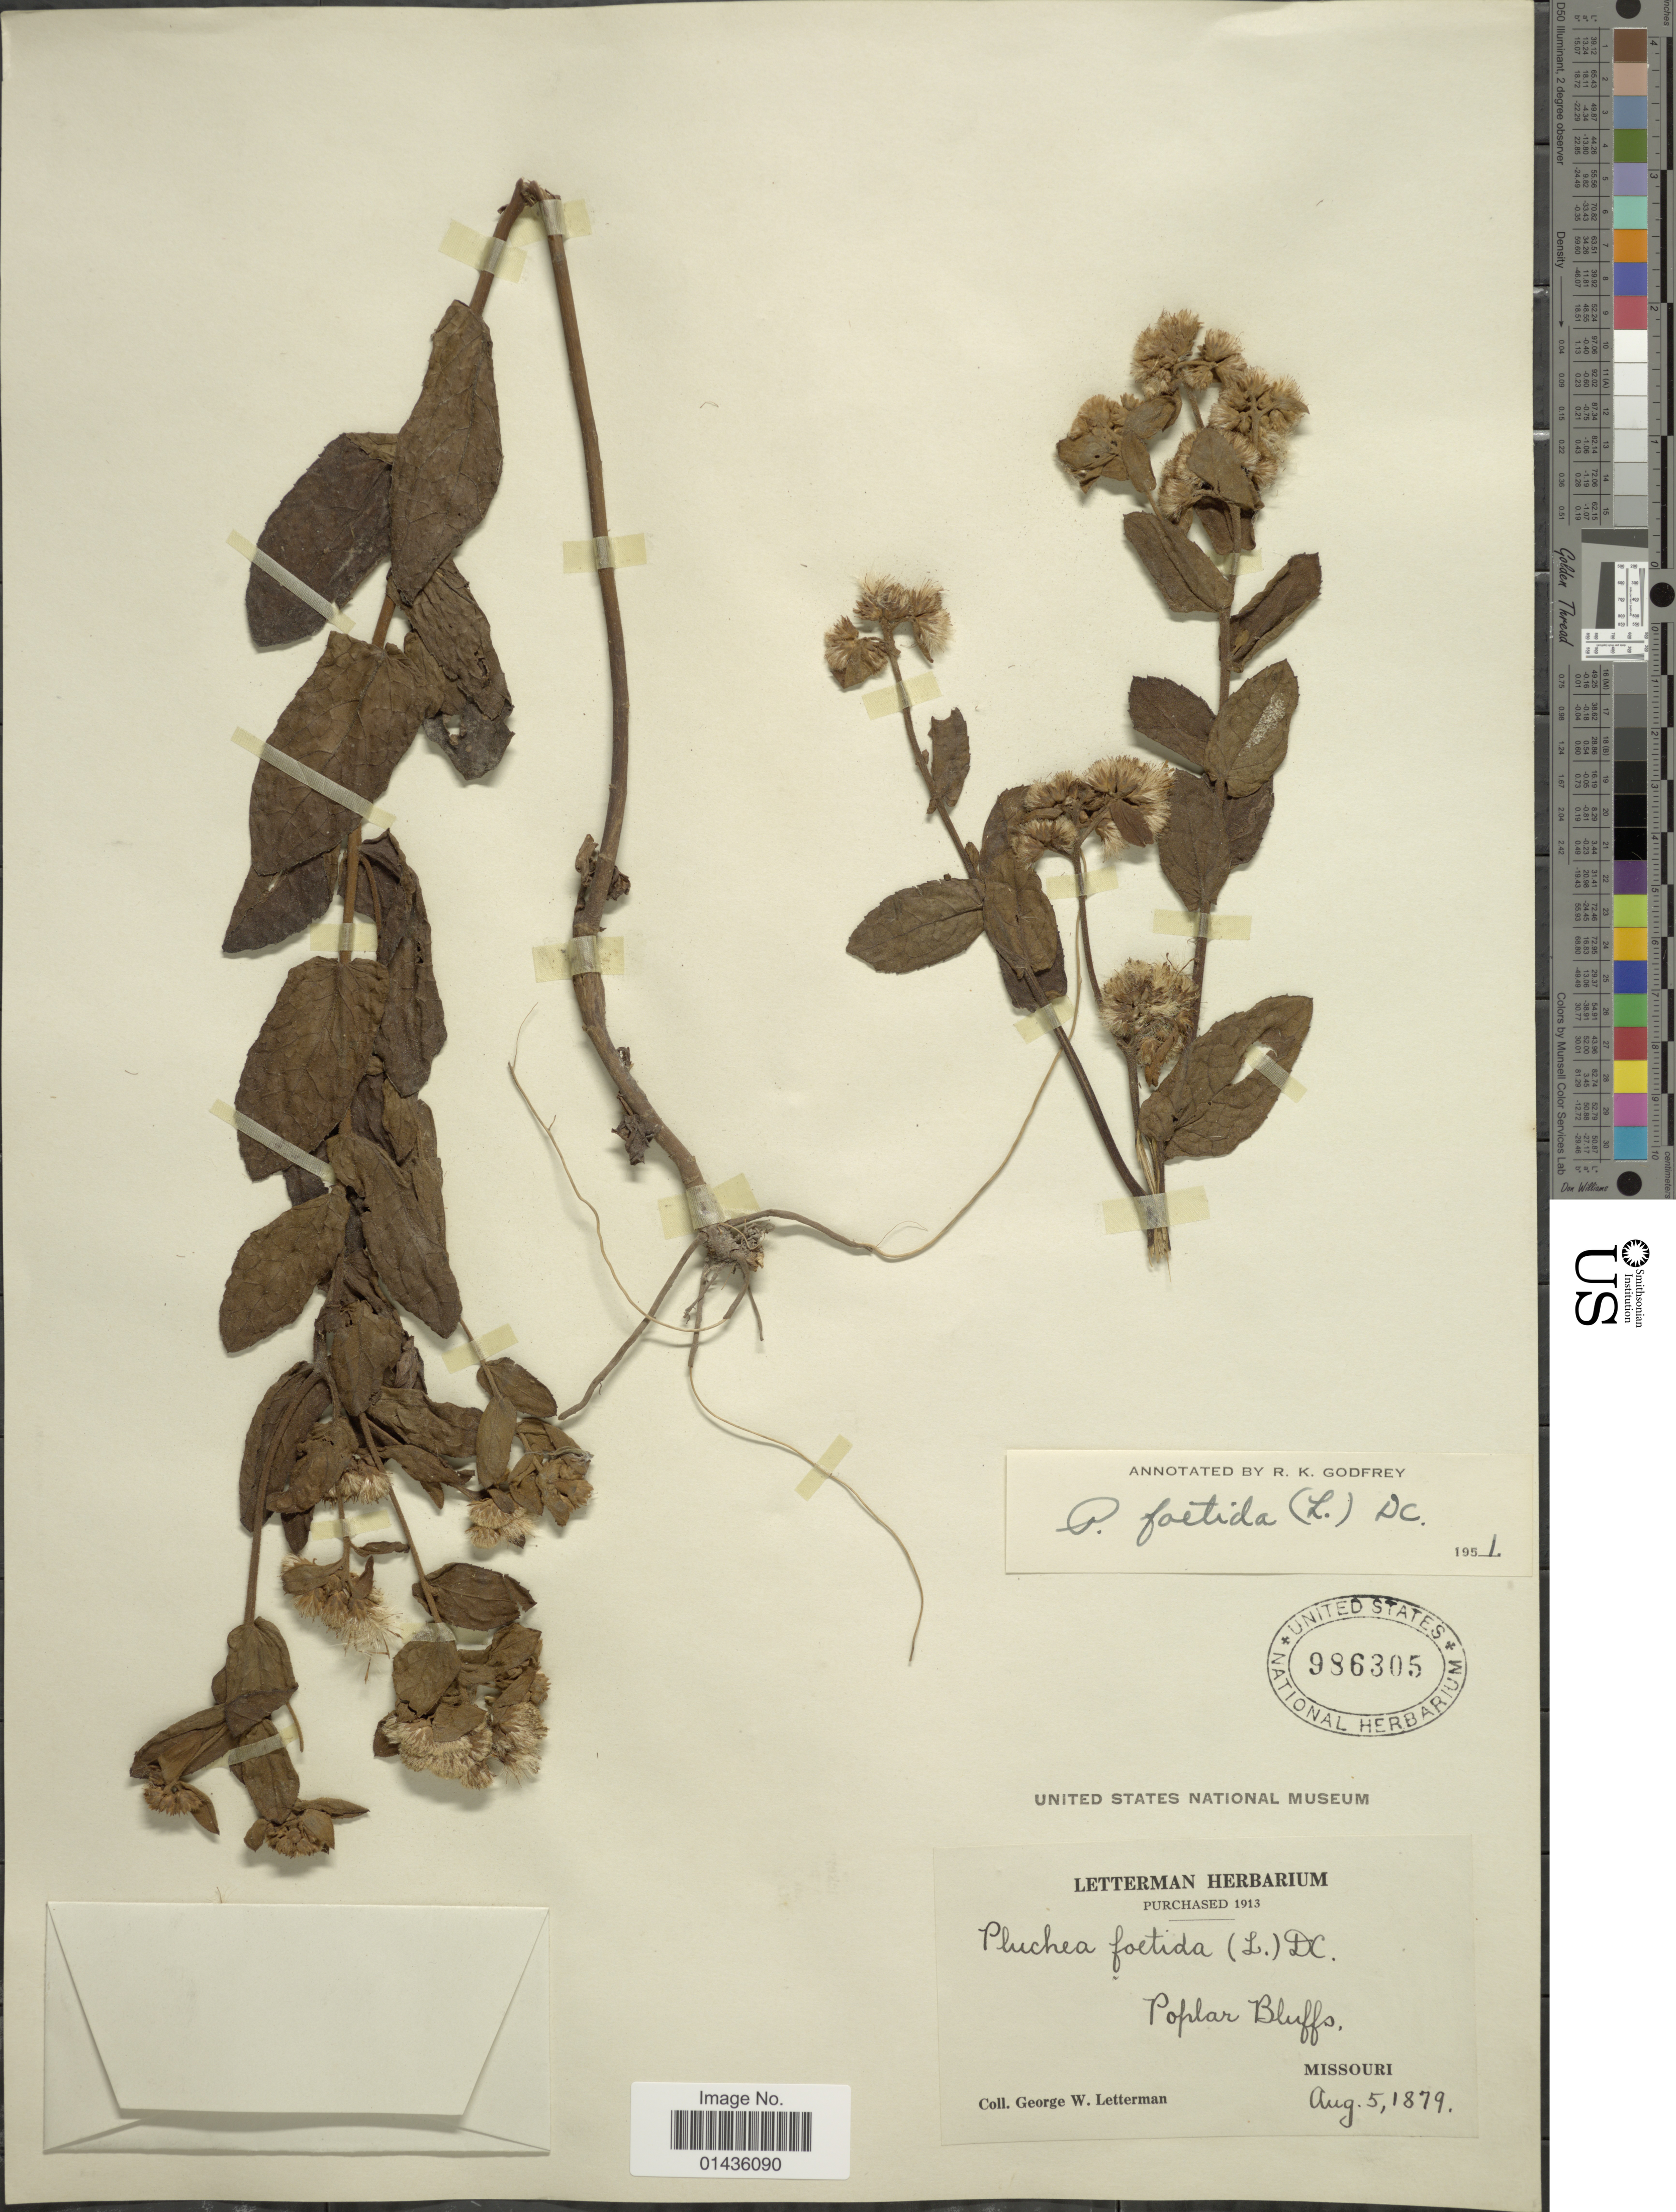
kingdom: Plantae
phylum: Tracheophyta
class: Magnoliopsida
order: Asterales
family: Asteraceae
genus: Pluchea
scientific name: Pluchea foetida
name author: (L.) DC.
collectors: G. W. Letterman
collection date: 1879-08-05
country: United States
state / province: Missouri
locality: Poplar Bluffs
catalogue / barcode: US 986305